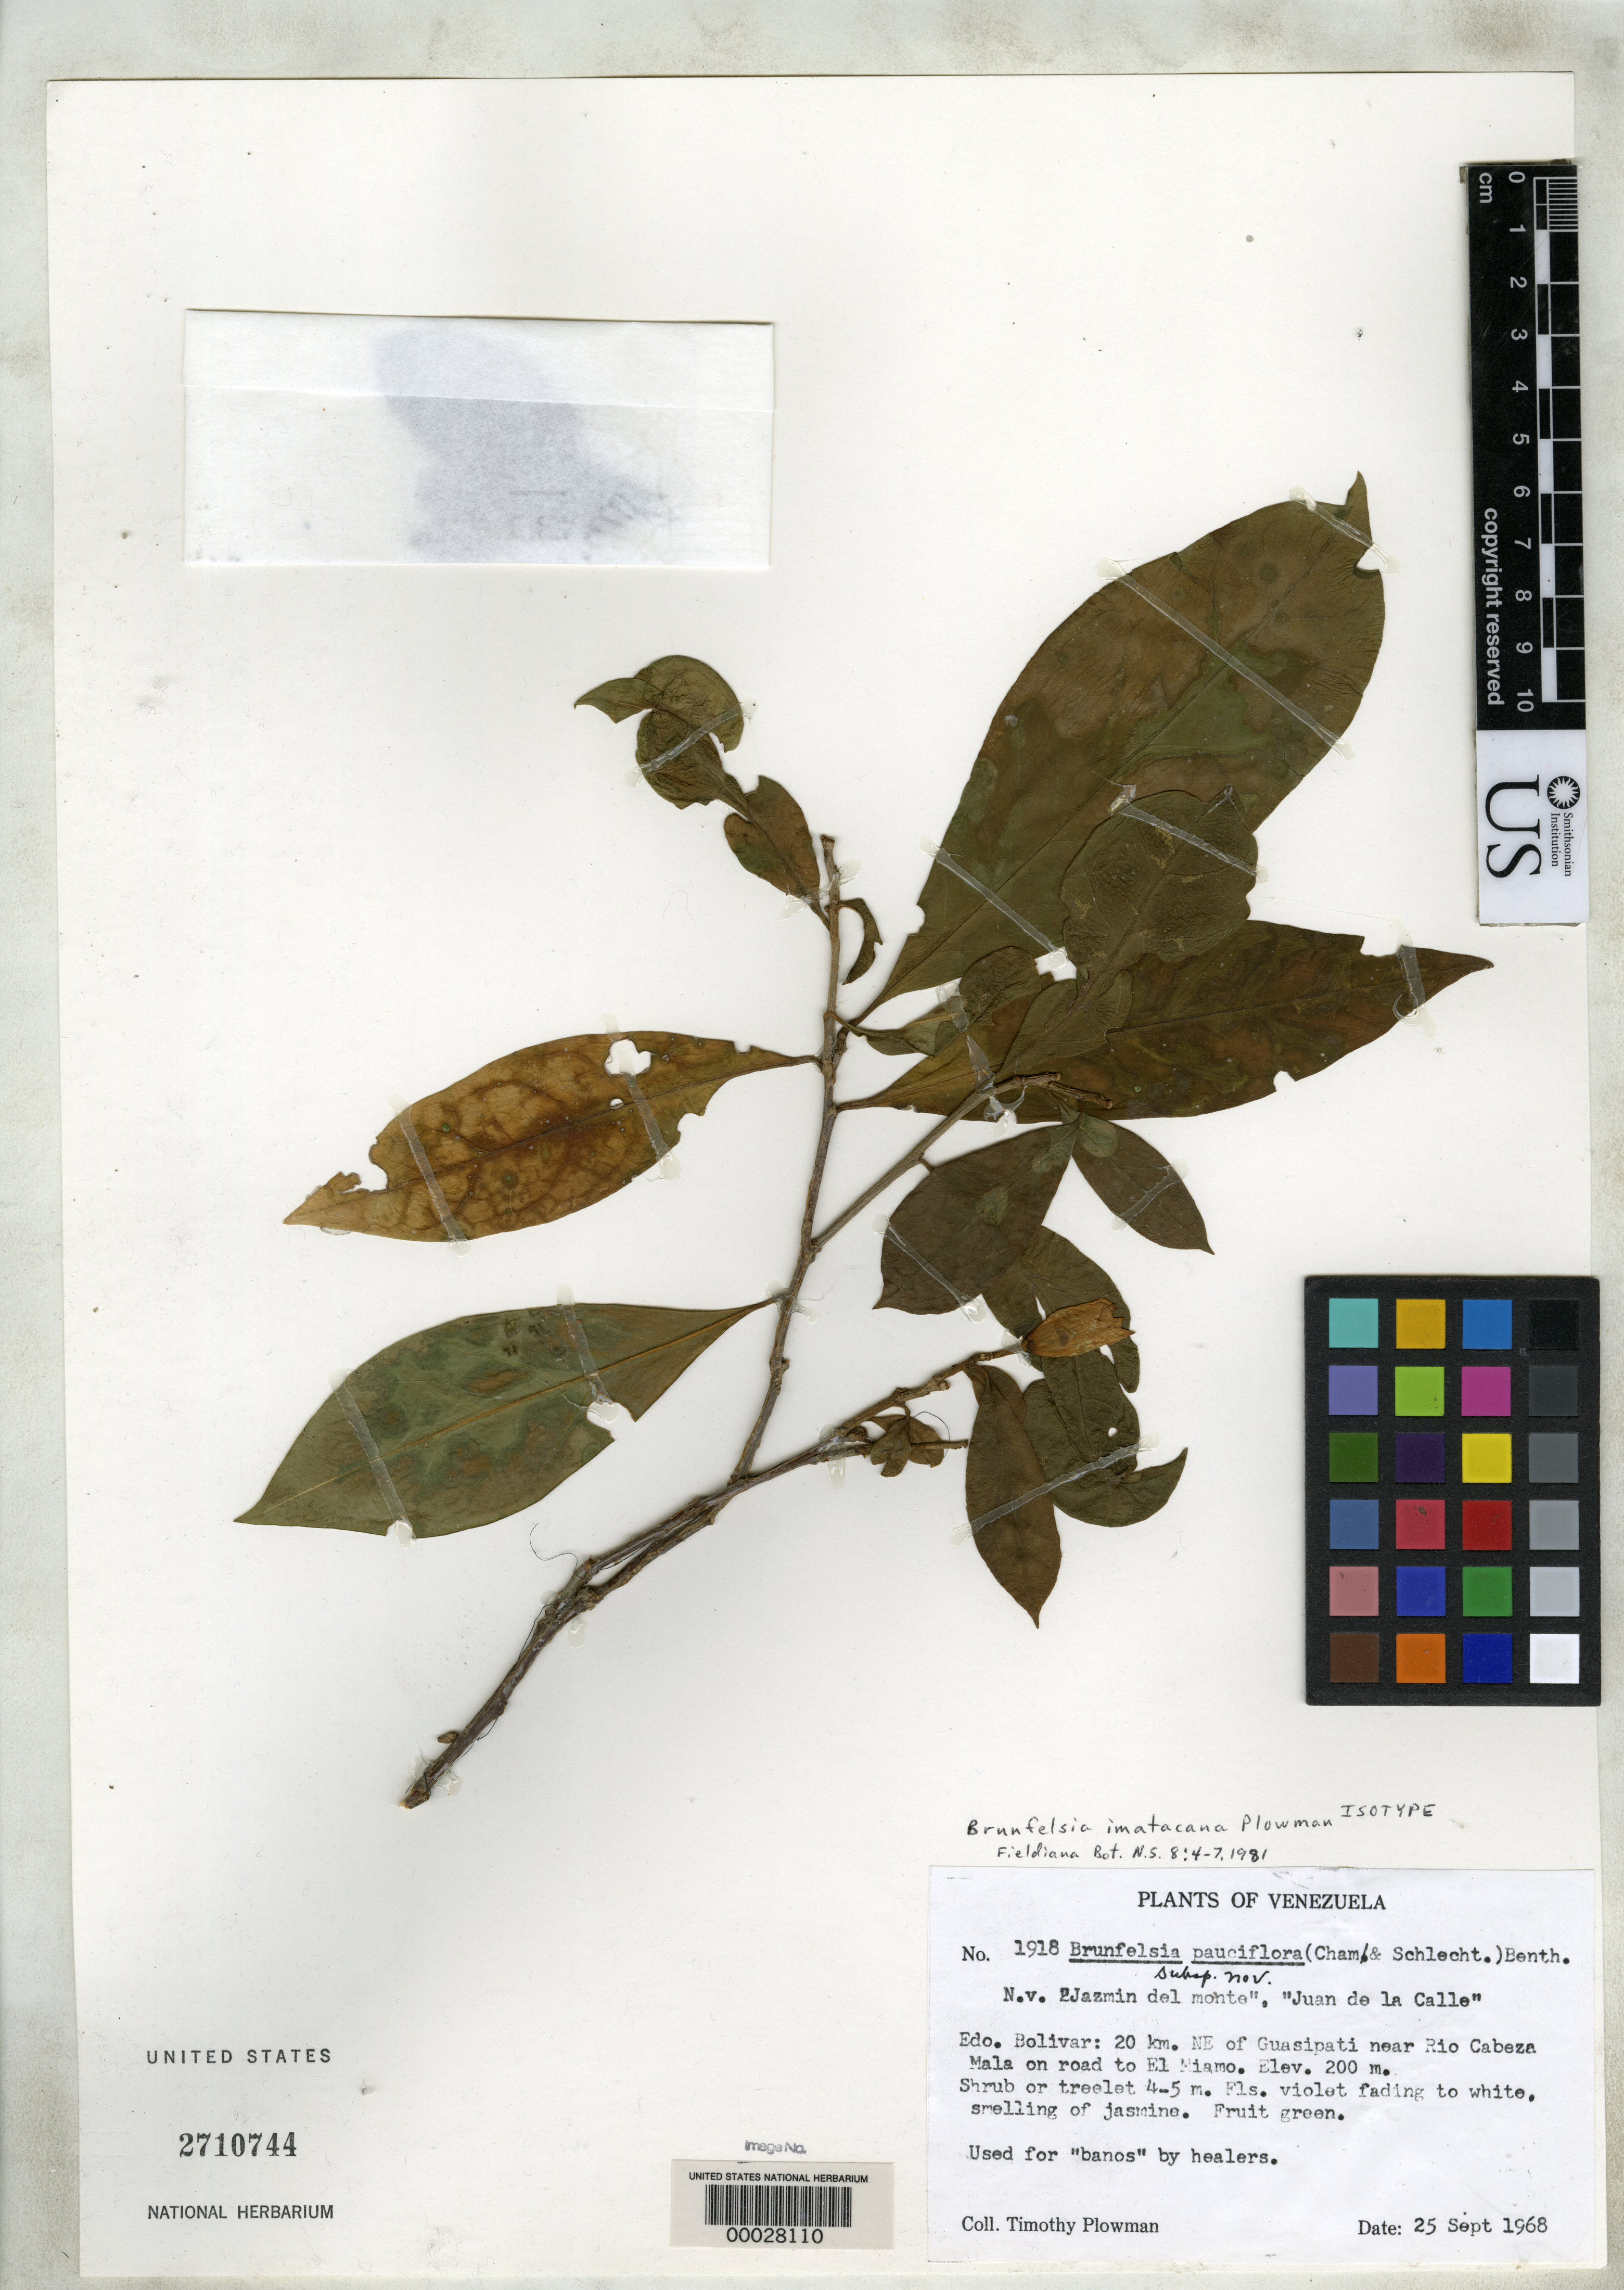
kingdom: Plantae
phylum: Tracheophyta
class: Magnoliopsida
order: Solanales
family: Solanaceae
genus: Brunfelsia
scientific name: Brunfelsia imatacana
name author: Plowman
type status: Isotype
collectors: T. Plowman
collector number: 1918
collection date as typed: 25 Sep 1968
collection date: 1968-09-25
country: Venezuela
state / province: Bolivar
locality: NE of Quasipati.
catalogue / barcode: US 2710744